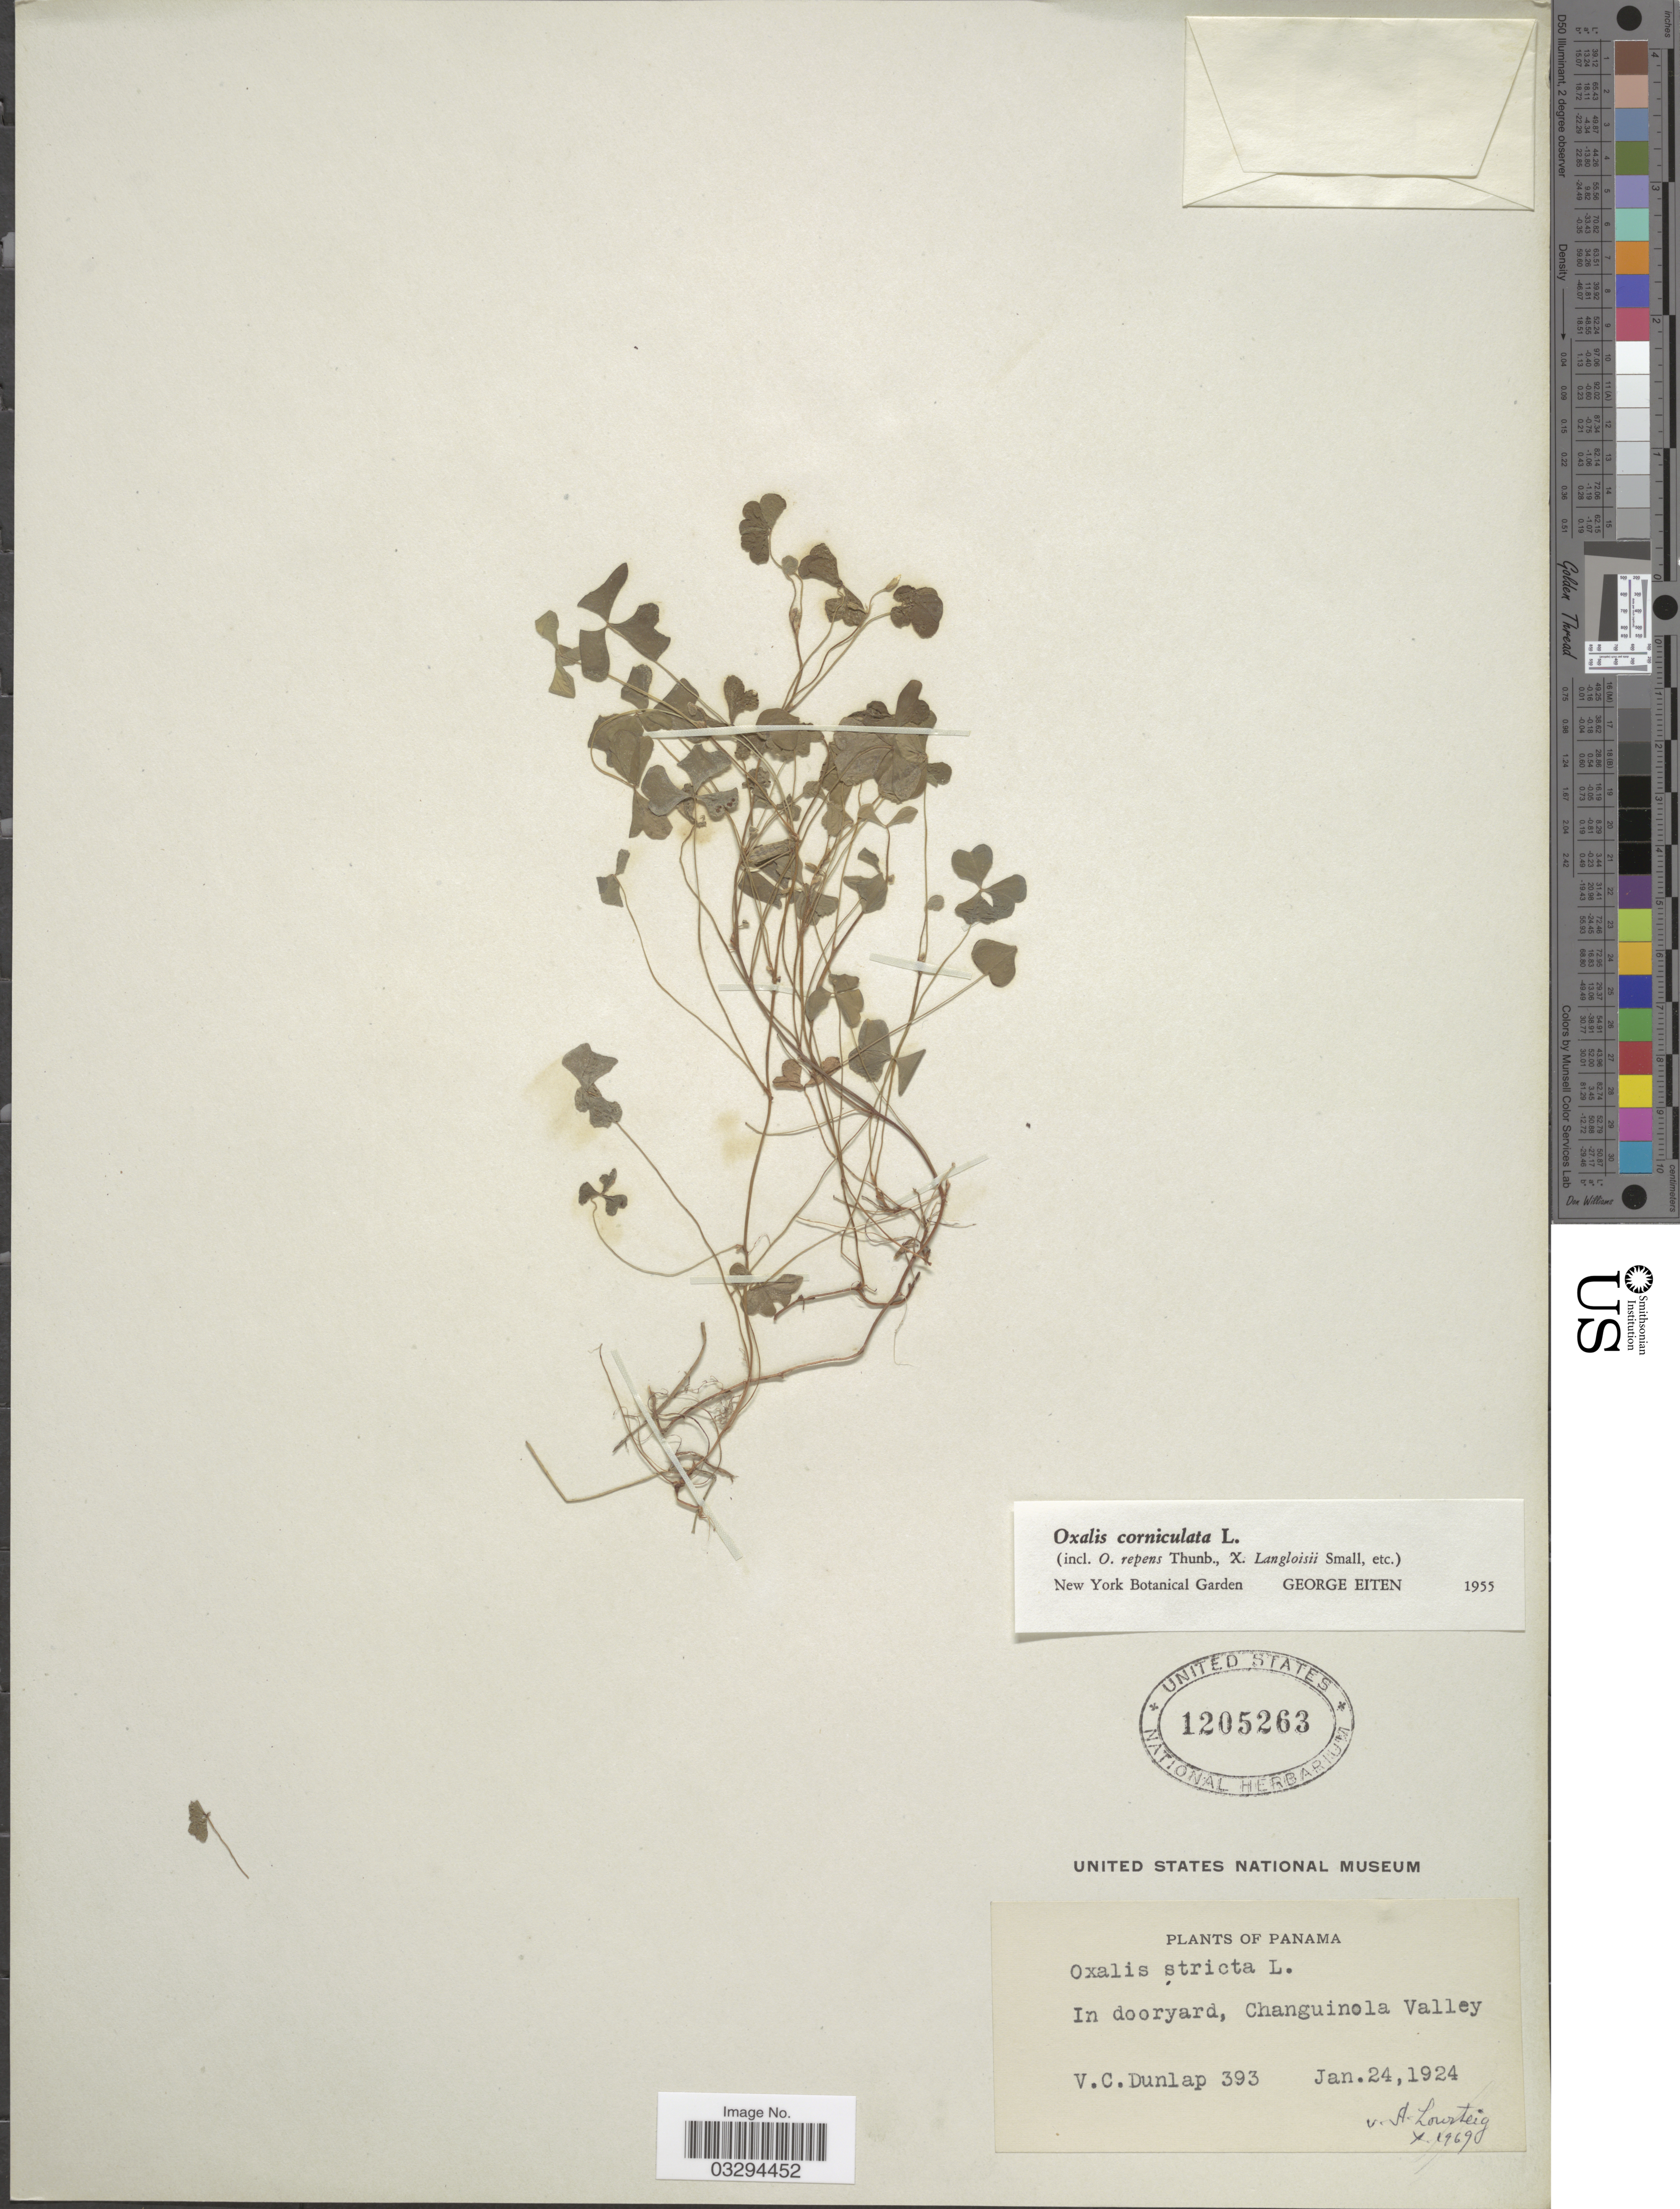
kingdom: Plantae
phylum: Tracheophyta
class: Magnoliopsida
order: Oxalidales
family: Oxalidaceae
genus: Oxalis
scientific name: Oxalis corniculata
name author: L.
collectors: V. C. Dunlap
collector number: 393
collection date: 1924-01-24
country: Panama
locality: In dooryard, Changuinola Valley.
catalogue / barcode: US 1205263